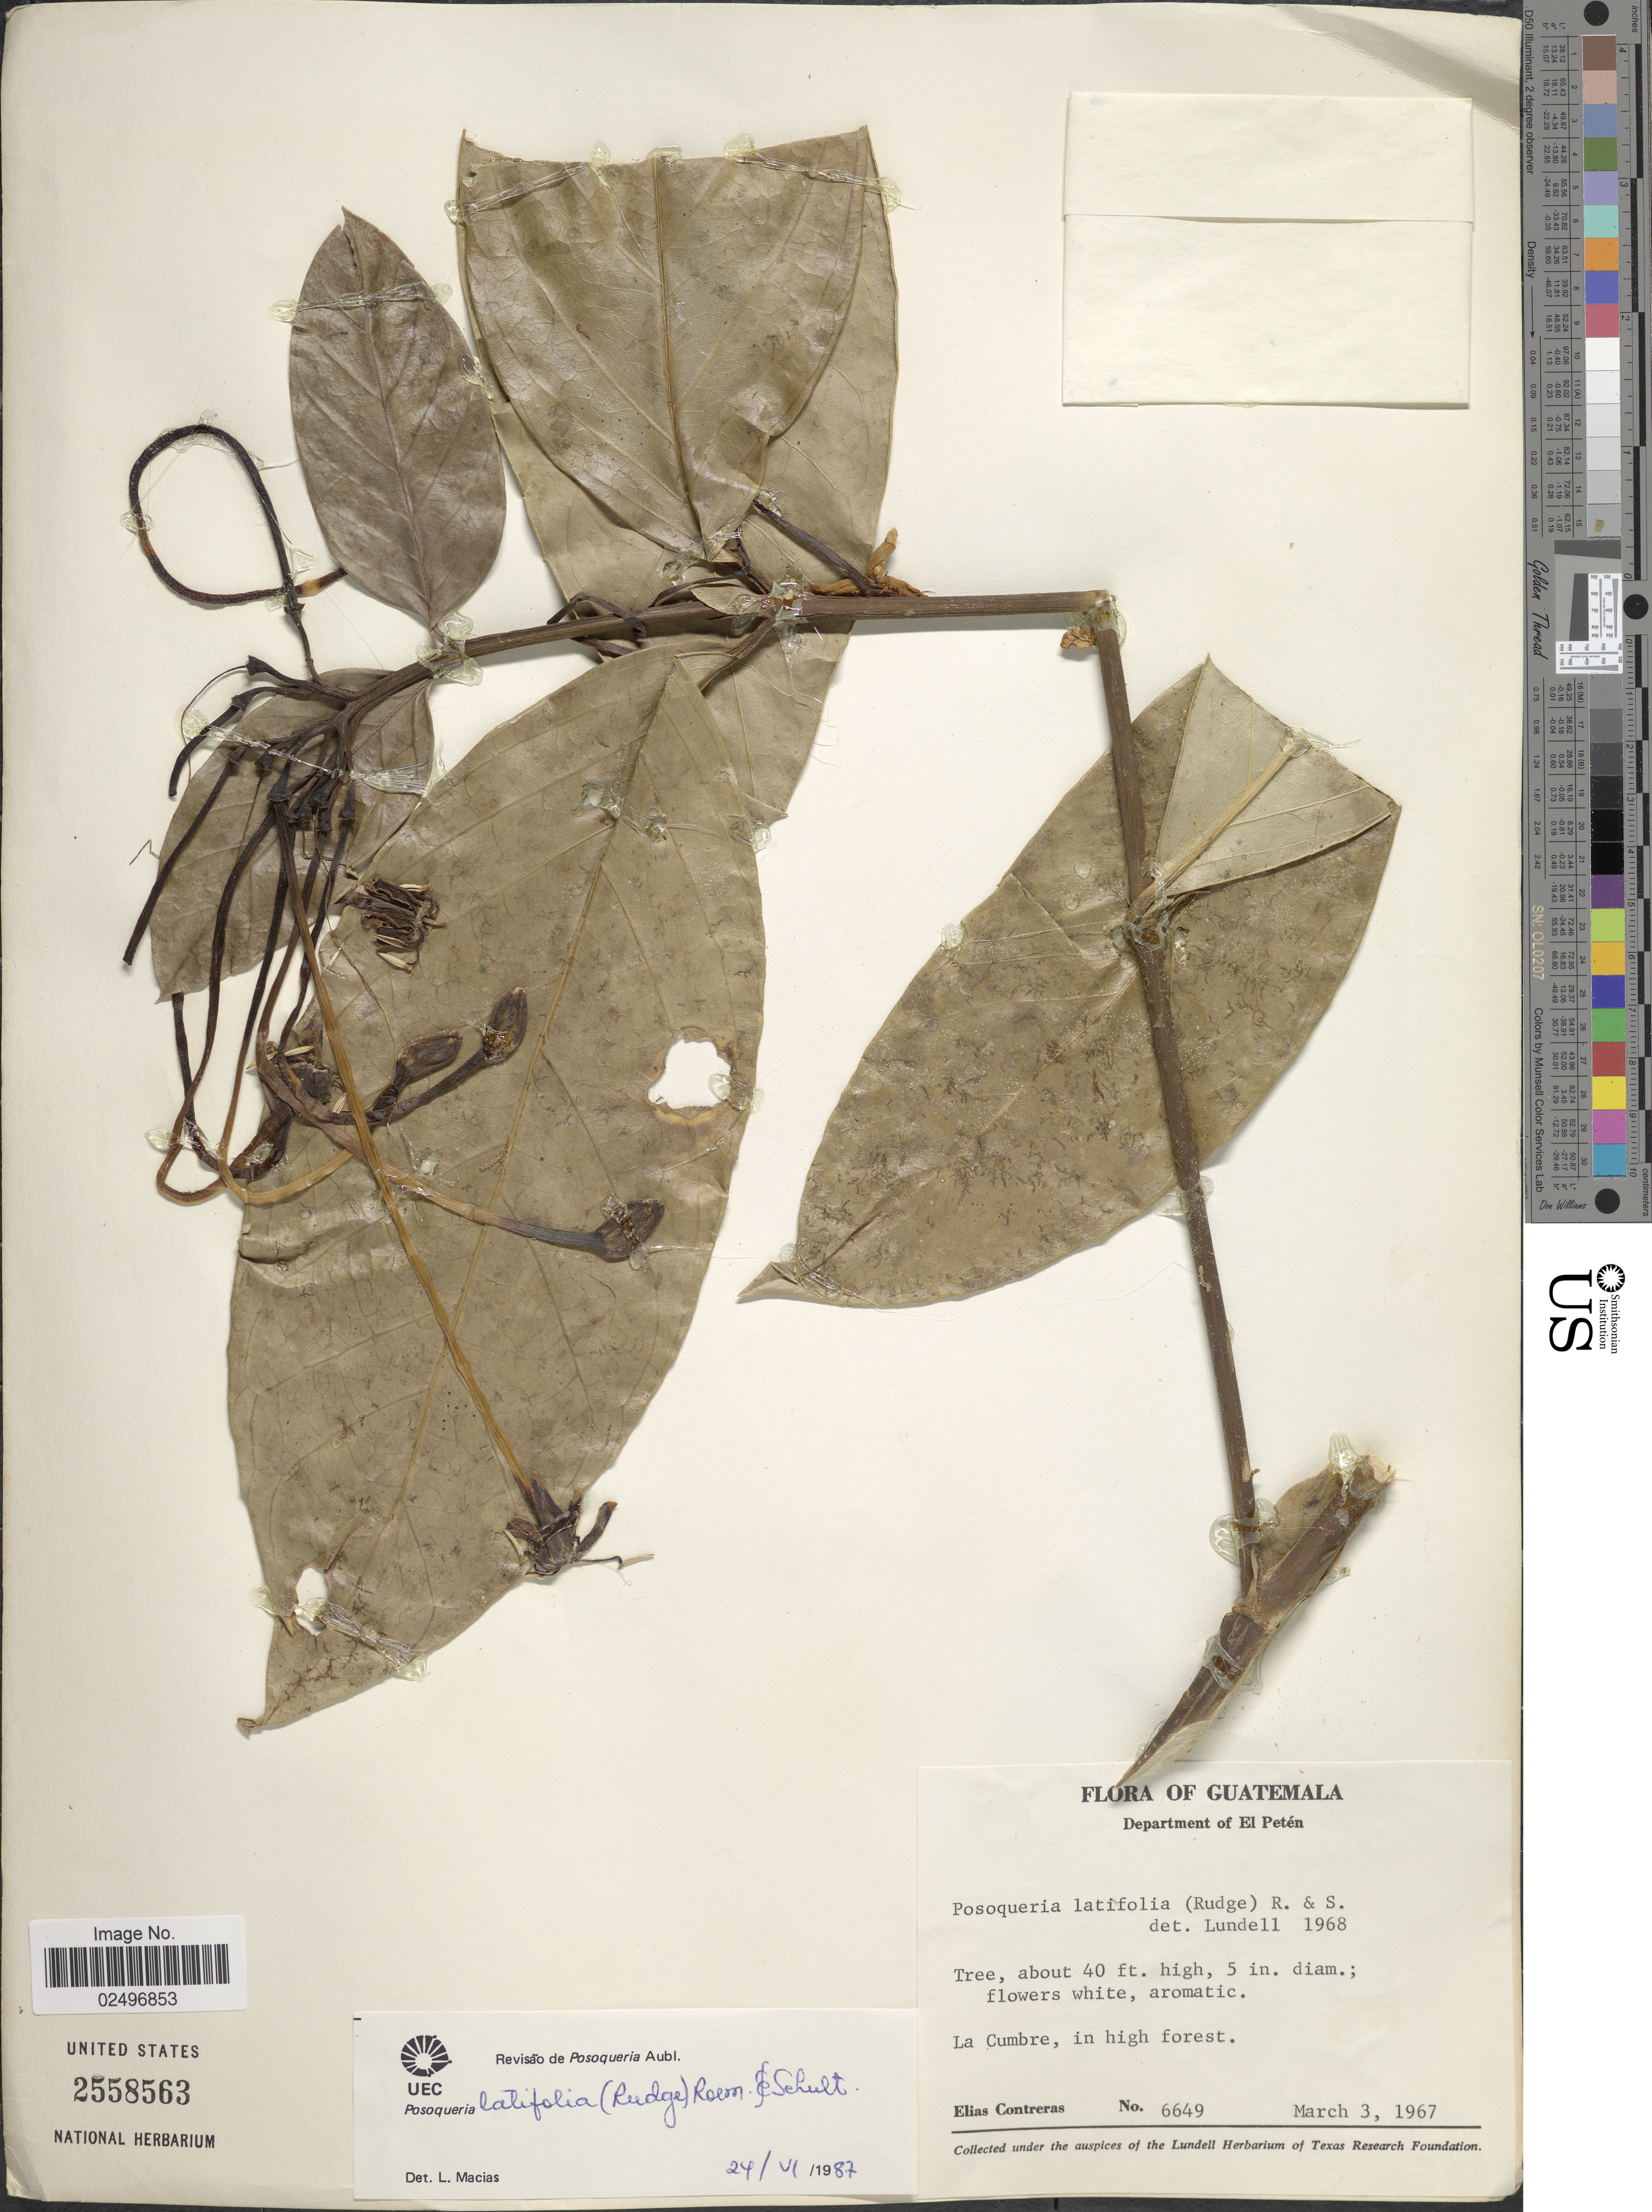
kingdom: Plantae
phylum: Tracheophyta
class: Magnoliopsida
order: Gentianales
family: Rubiaceae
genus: Posoqueria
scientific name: Posoqueria latifolia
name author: (Rudge) Roem. & Schult.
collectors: E. Contreras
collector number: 6649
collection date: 1967-03-03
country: Guatemala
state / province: El Petén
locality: Department of El Petén, La Cumbre, in high forest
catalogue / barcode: US 2558563